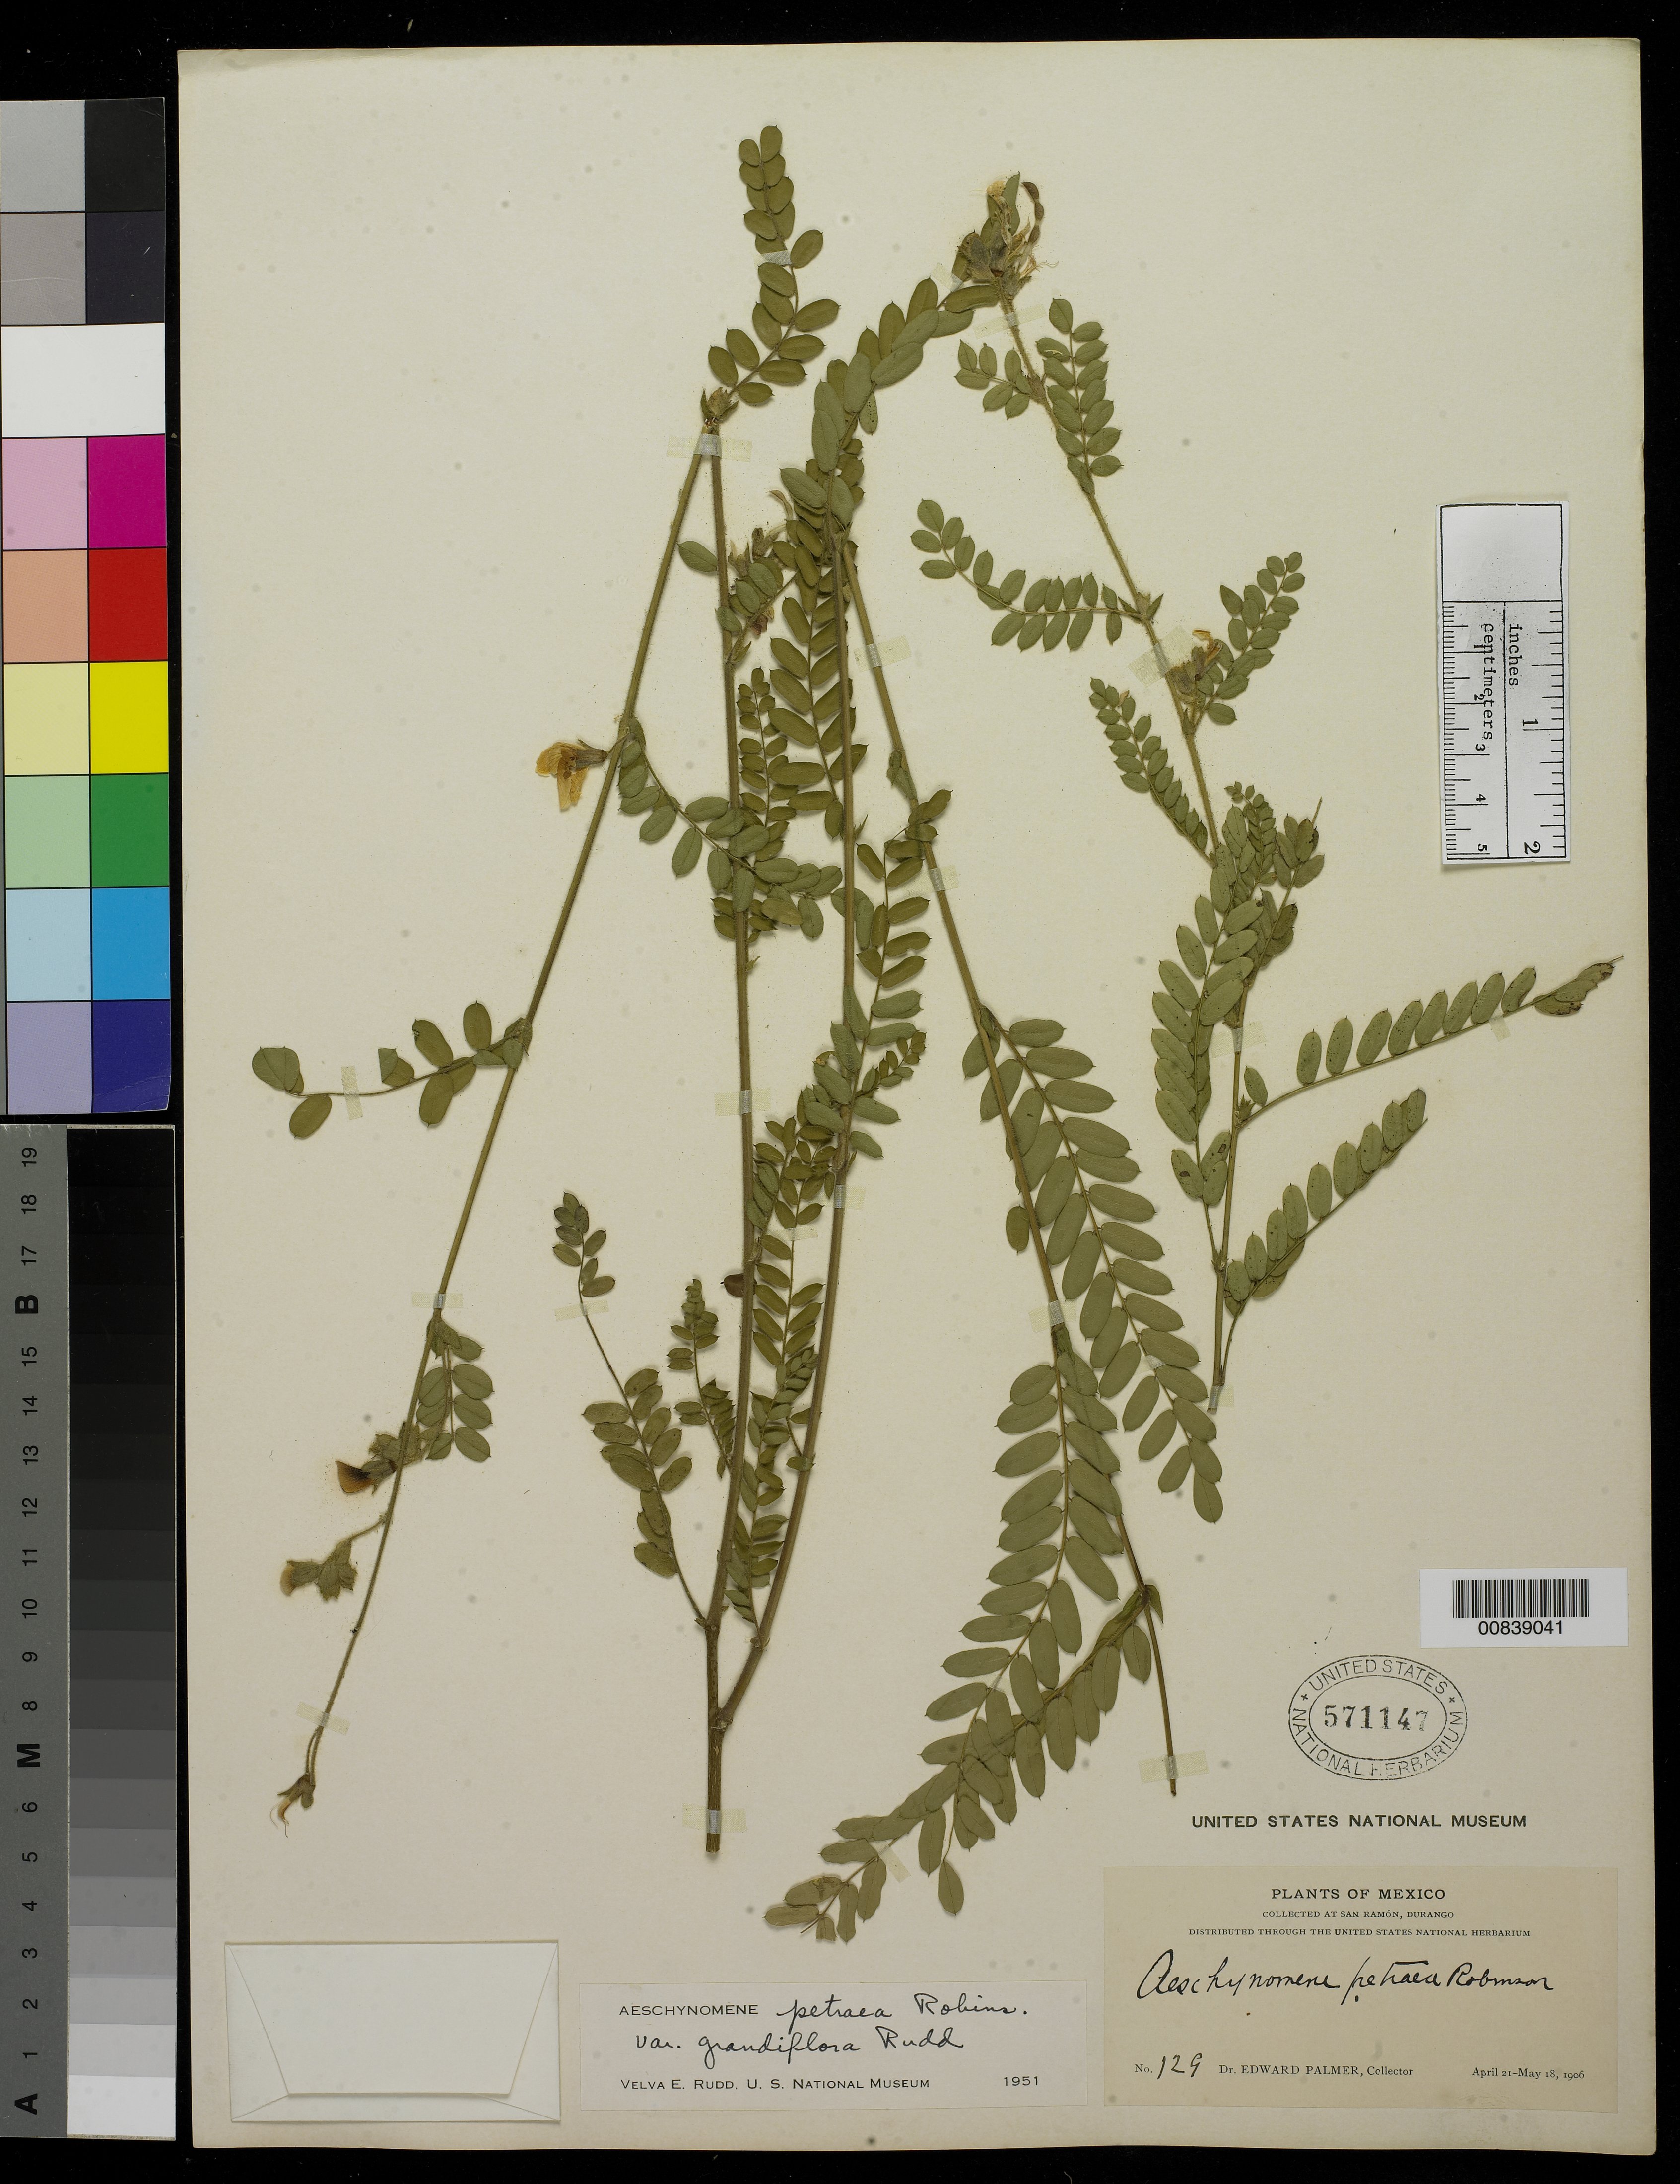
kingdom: Plantae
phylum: Tracheophyta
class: Magnoliopsida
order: Fabales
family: Fabaceae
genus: Aeschynomene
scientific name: Aeschynomene petraea var. grandiflora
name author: Rudd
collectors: E. Palmer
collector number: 129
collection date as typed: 21 Apr 1906 to 18 May 1906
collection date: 1906-04-21/1906-05-18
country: Mexico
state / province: Durango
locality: San Ramón, Durango.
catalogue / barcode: US 571147